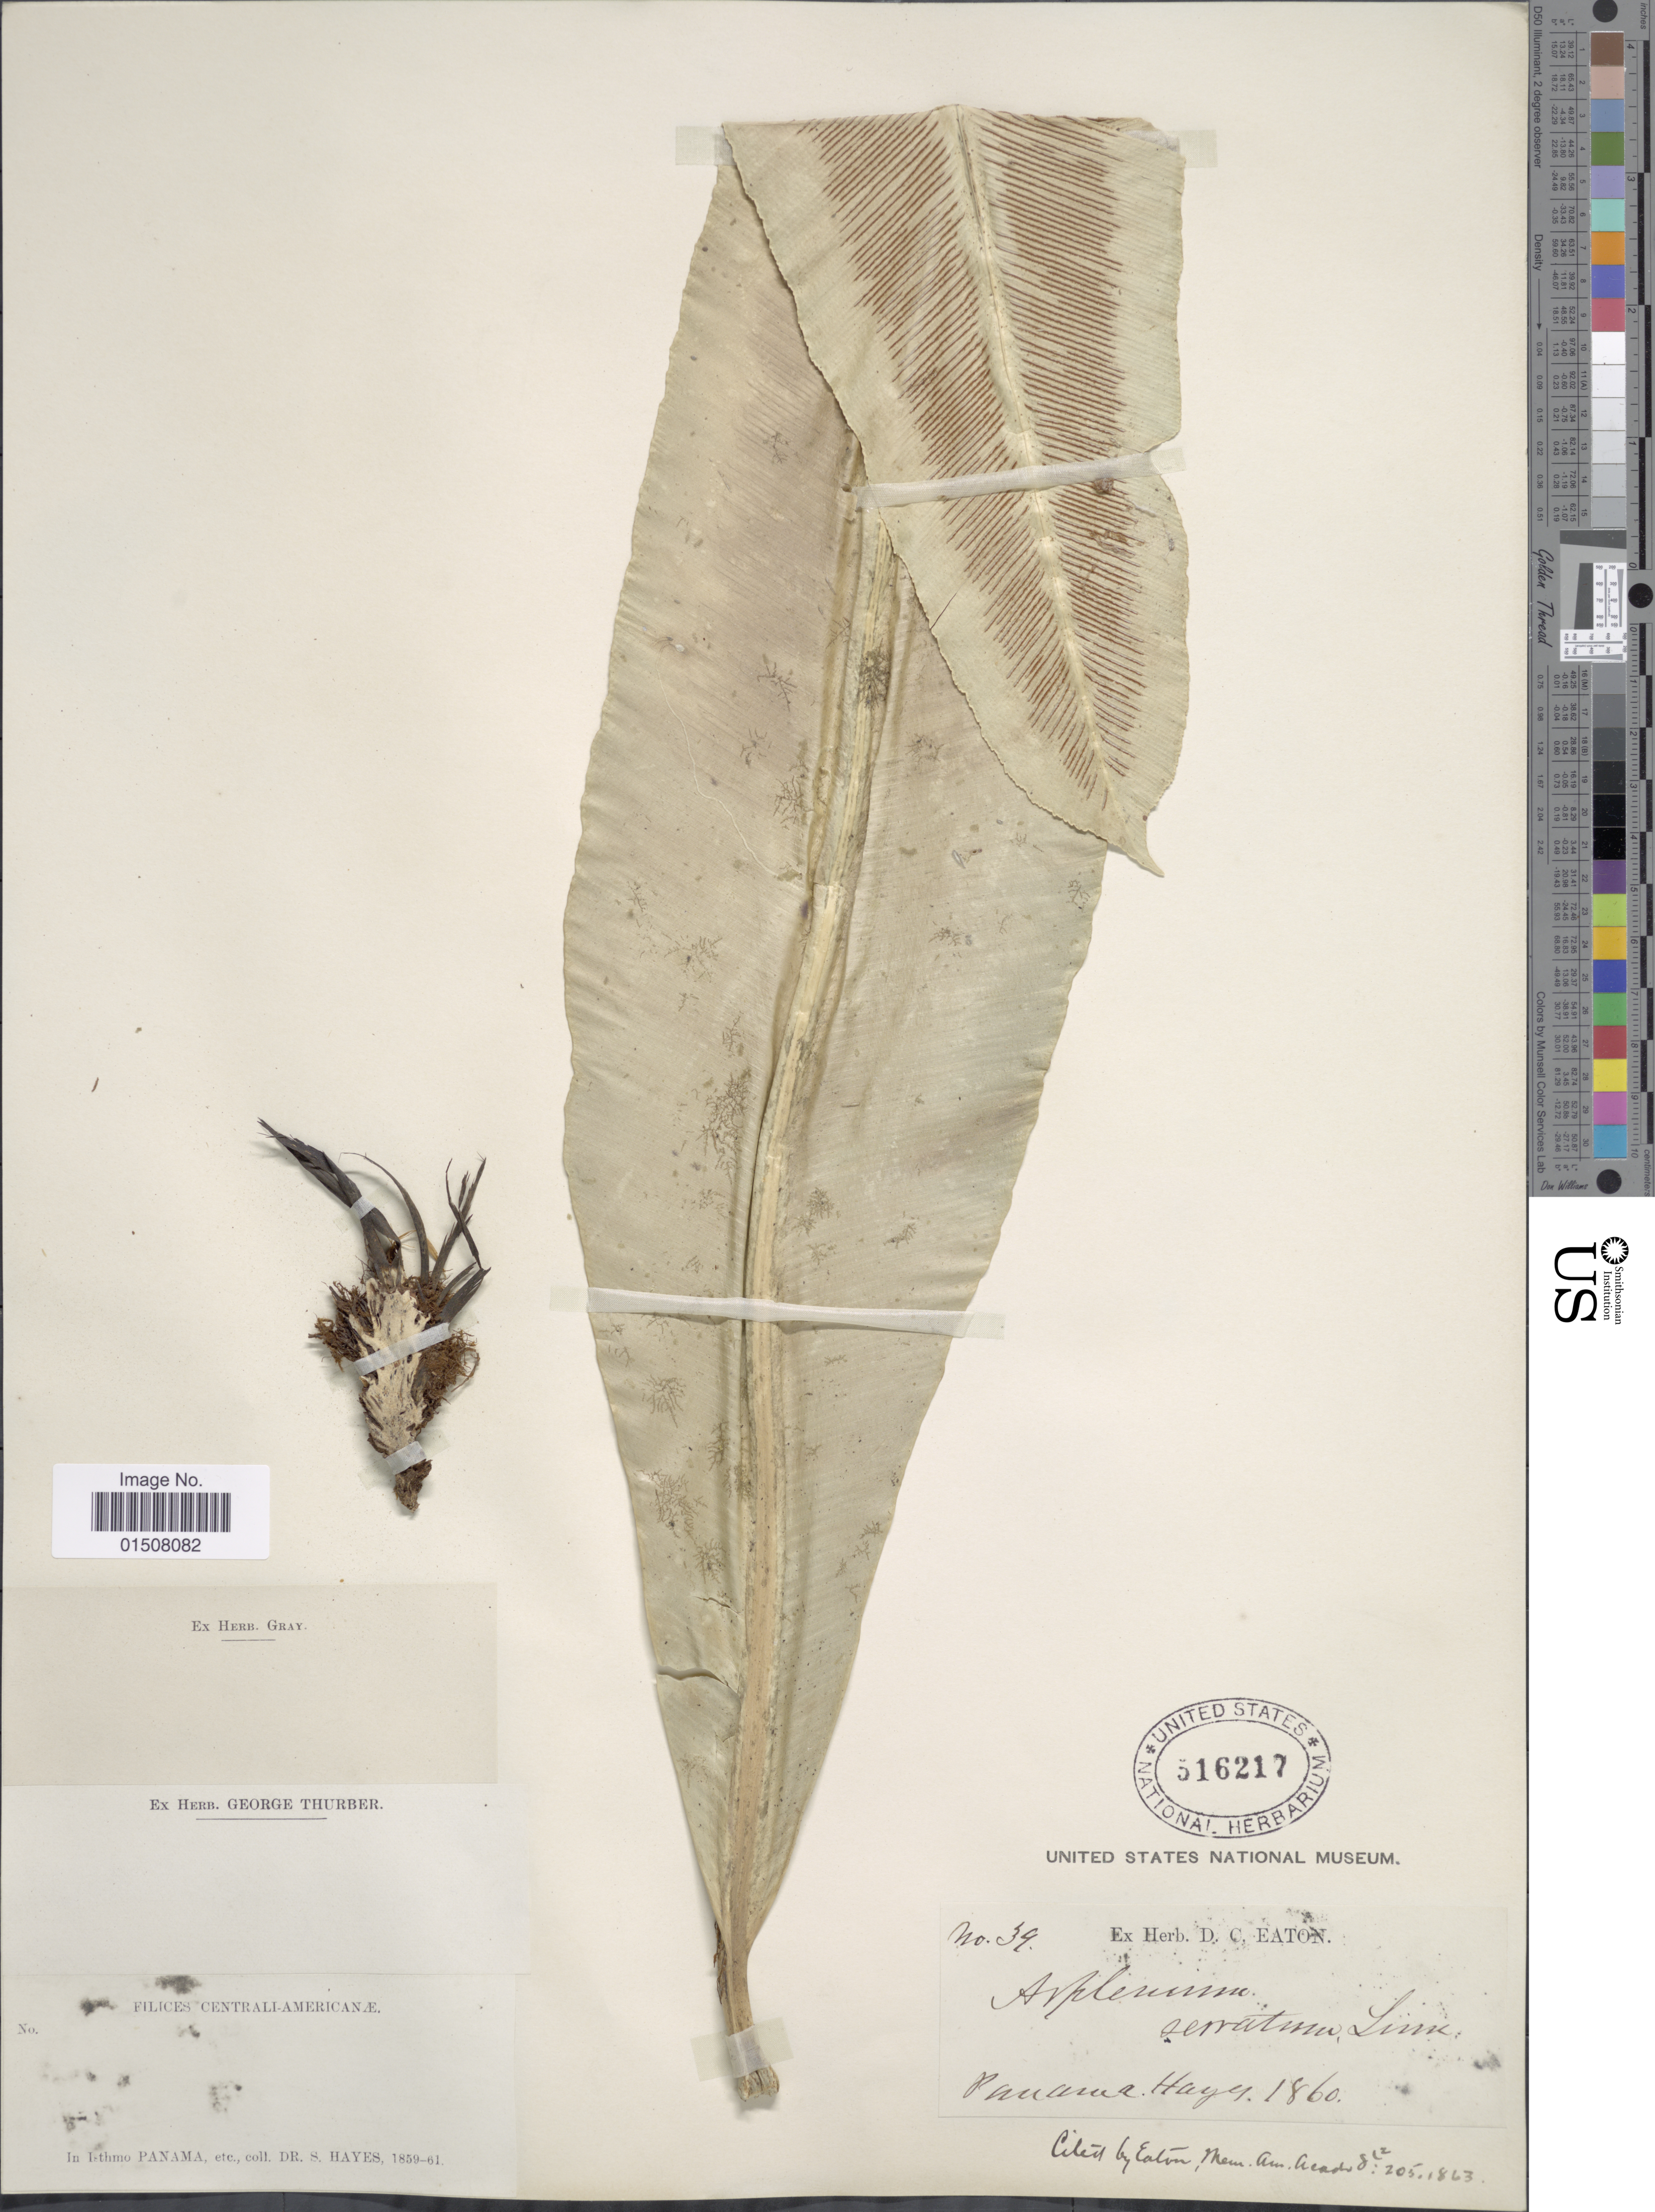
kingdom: Plantae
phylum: Tracheophyta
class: Polypodiopsida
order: Polypodiales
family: Aspleniaceae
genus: Asplenium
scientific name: Asplenium serratum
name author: L.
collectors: Hayes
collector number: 39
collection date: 1860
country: Panama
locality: Lino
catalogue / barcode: US 516217